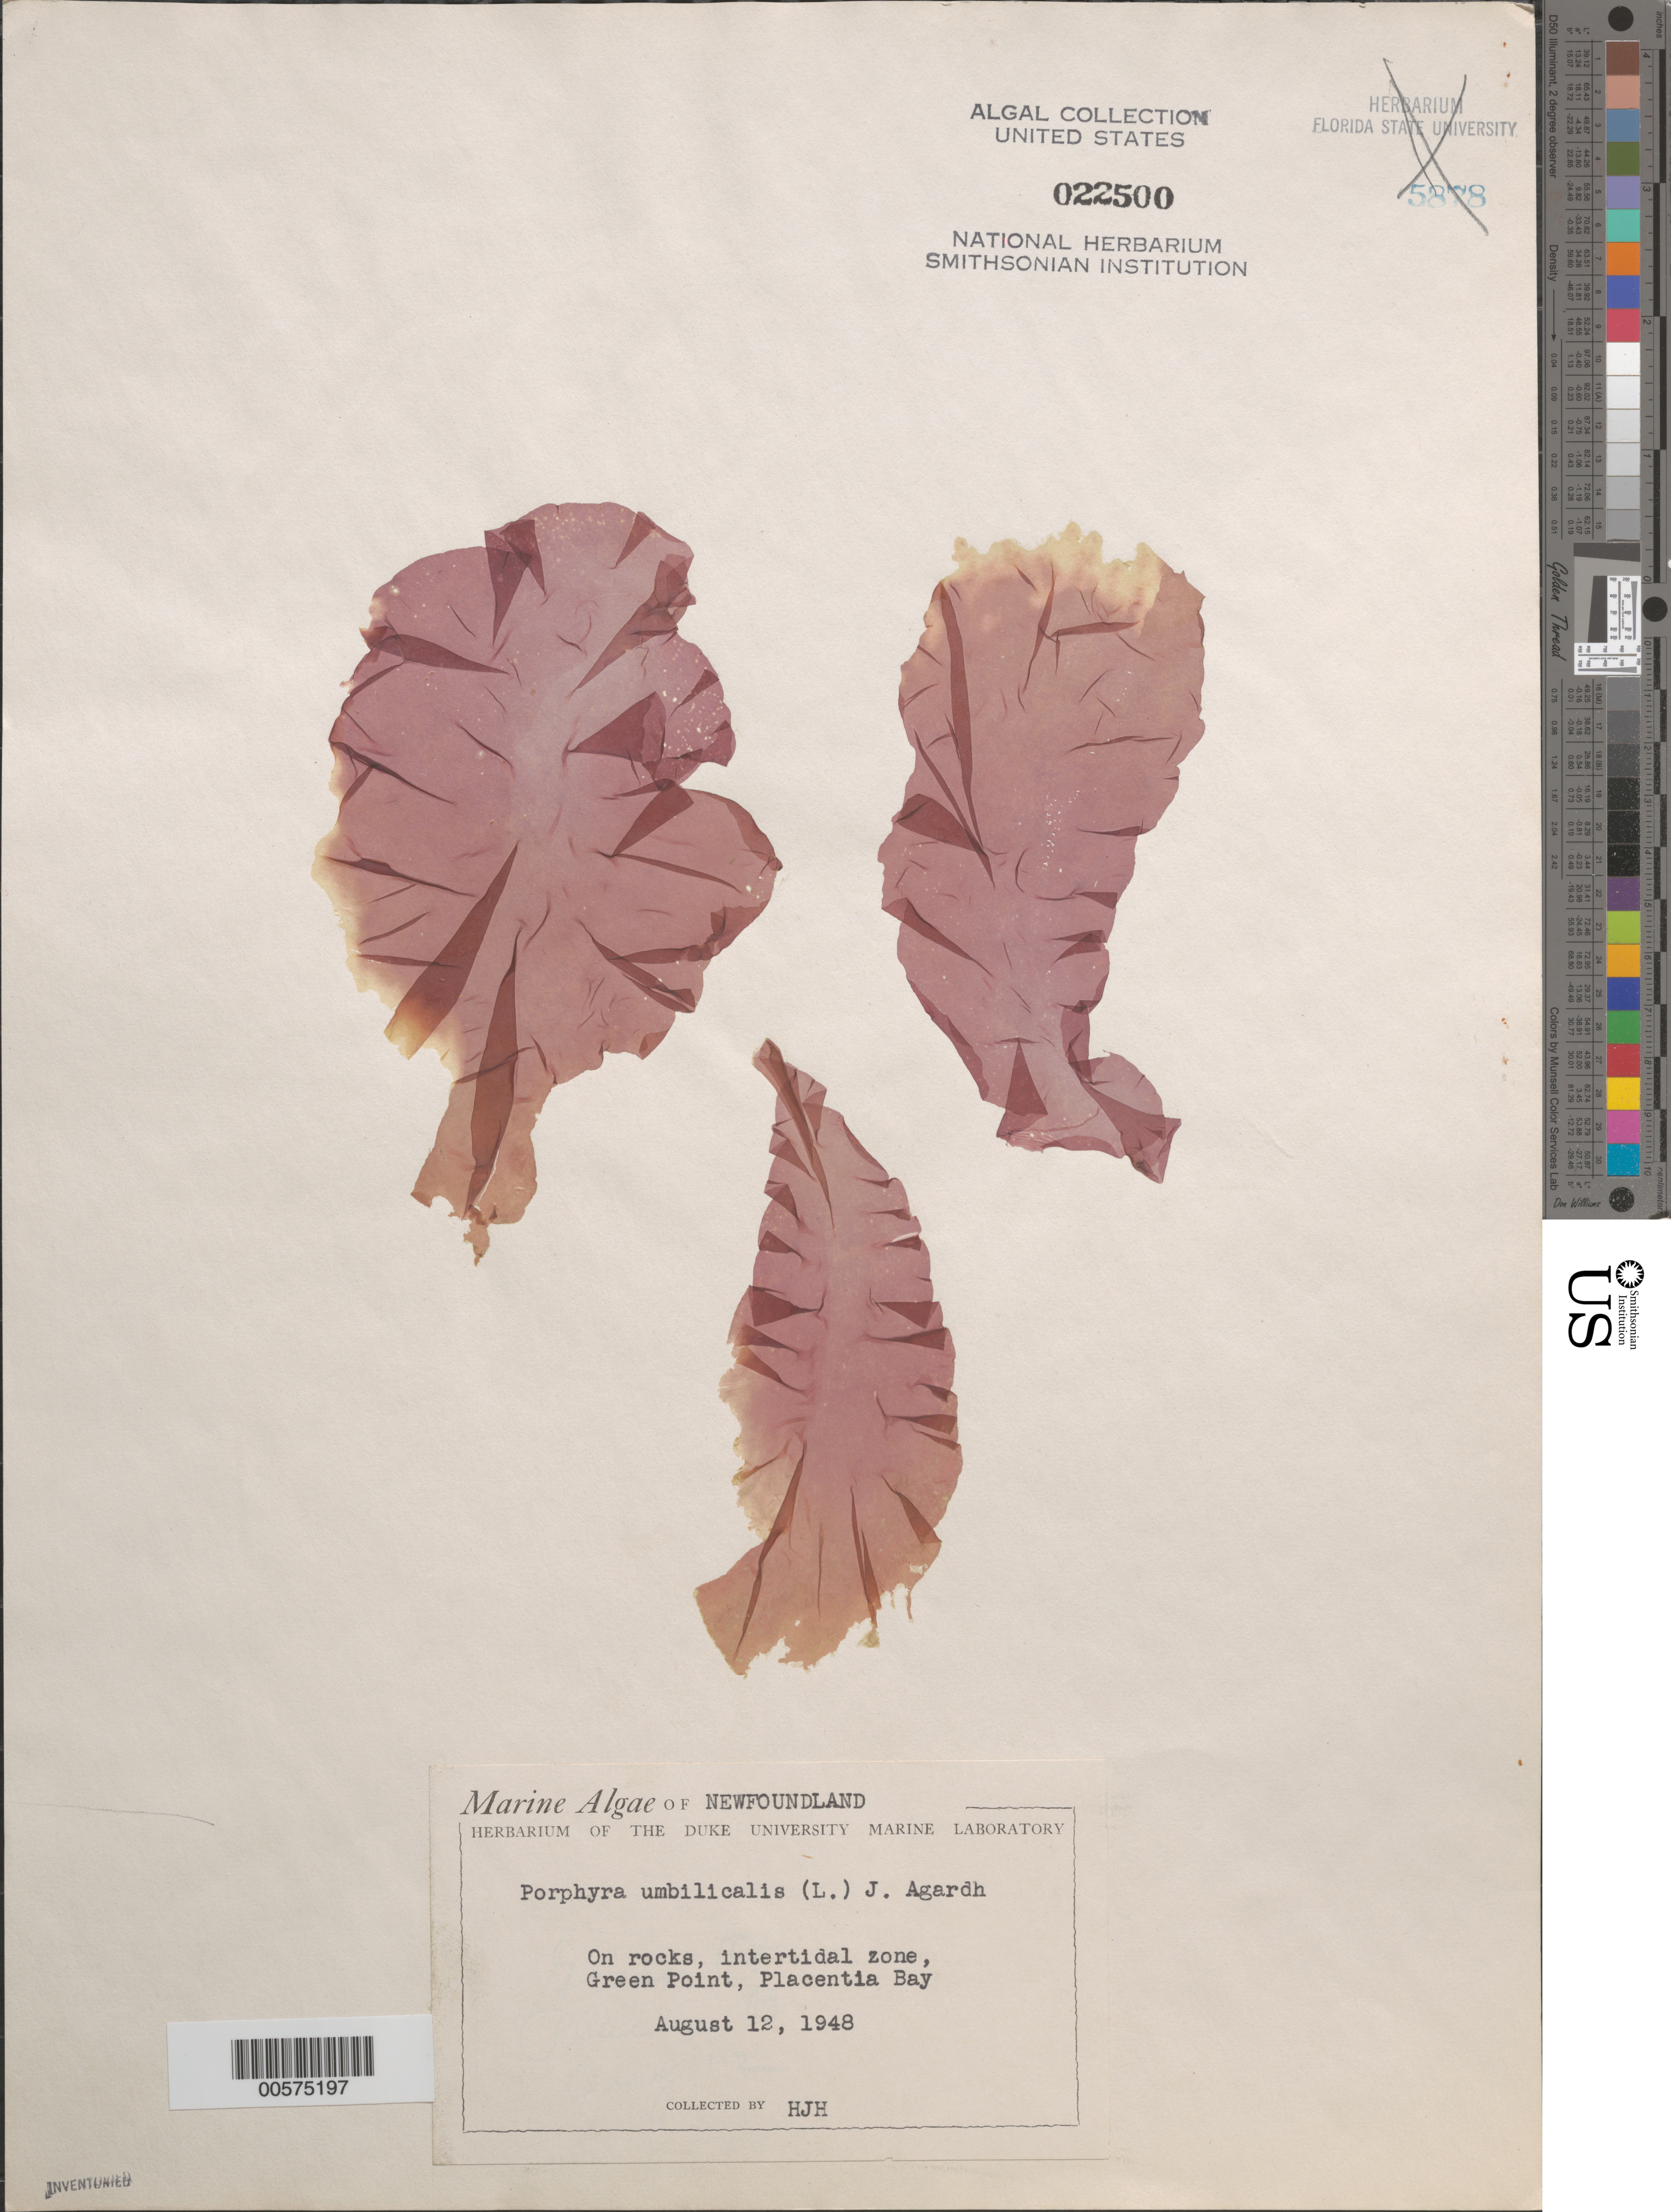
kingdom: Plantae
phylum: Rhodophyta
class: Bangiophyceae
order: Bangiales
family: Bangiaceae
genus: Porphyra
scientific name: Porphyra umbilicalis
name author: Kütz.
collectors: H. J. Humm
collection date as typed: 12 Aug 1948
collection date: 1948-08-12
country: Canada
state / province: Newfoundland and Labrador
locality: Green Point, Placentia Bay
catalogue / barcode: US 22500